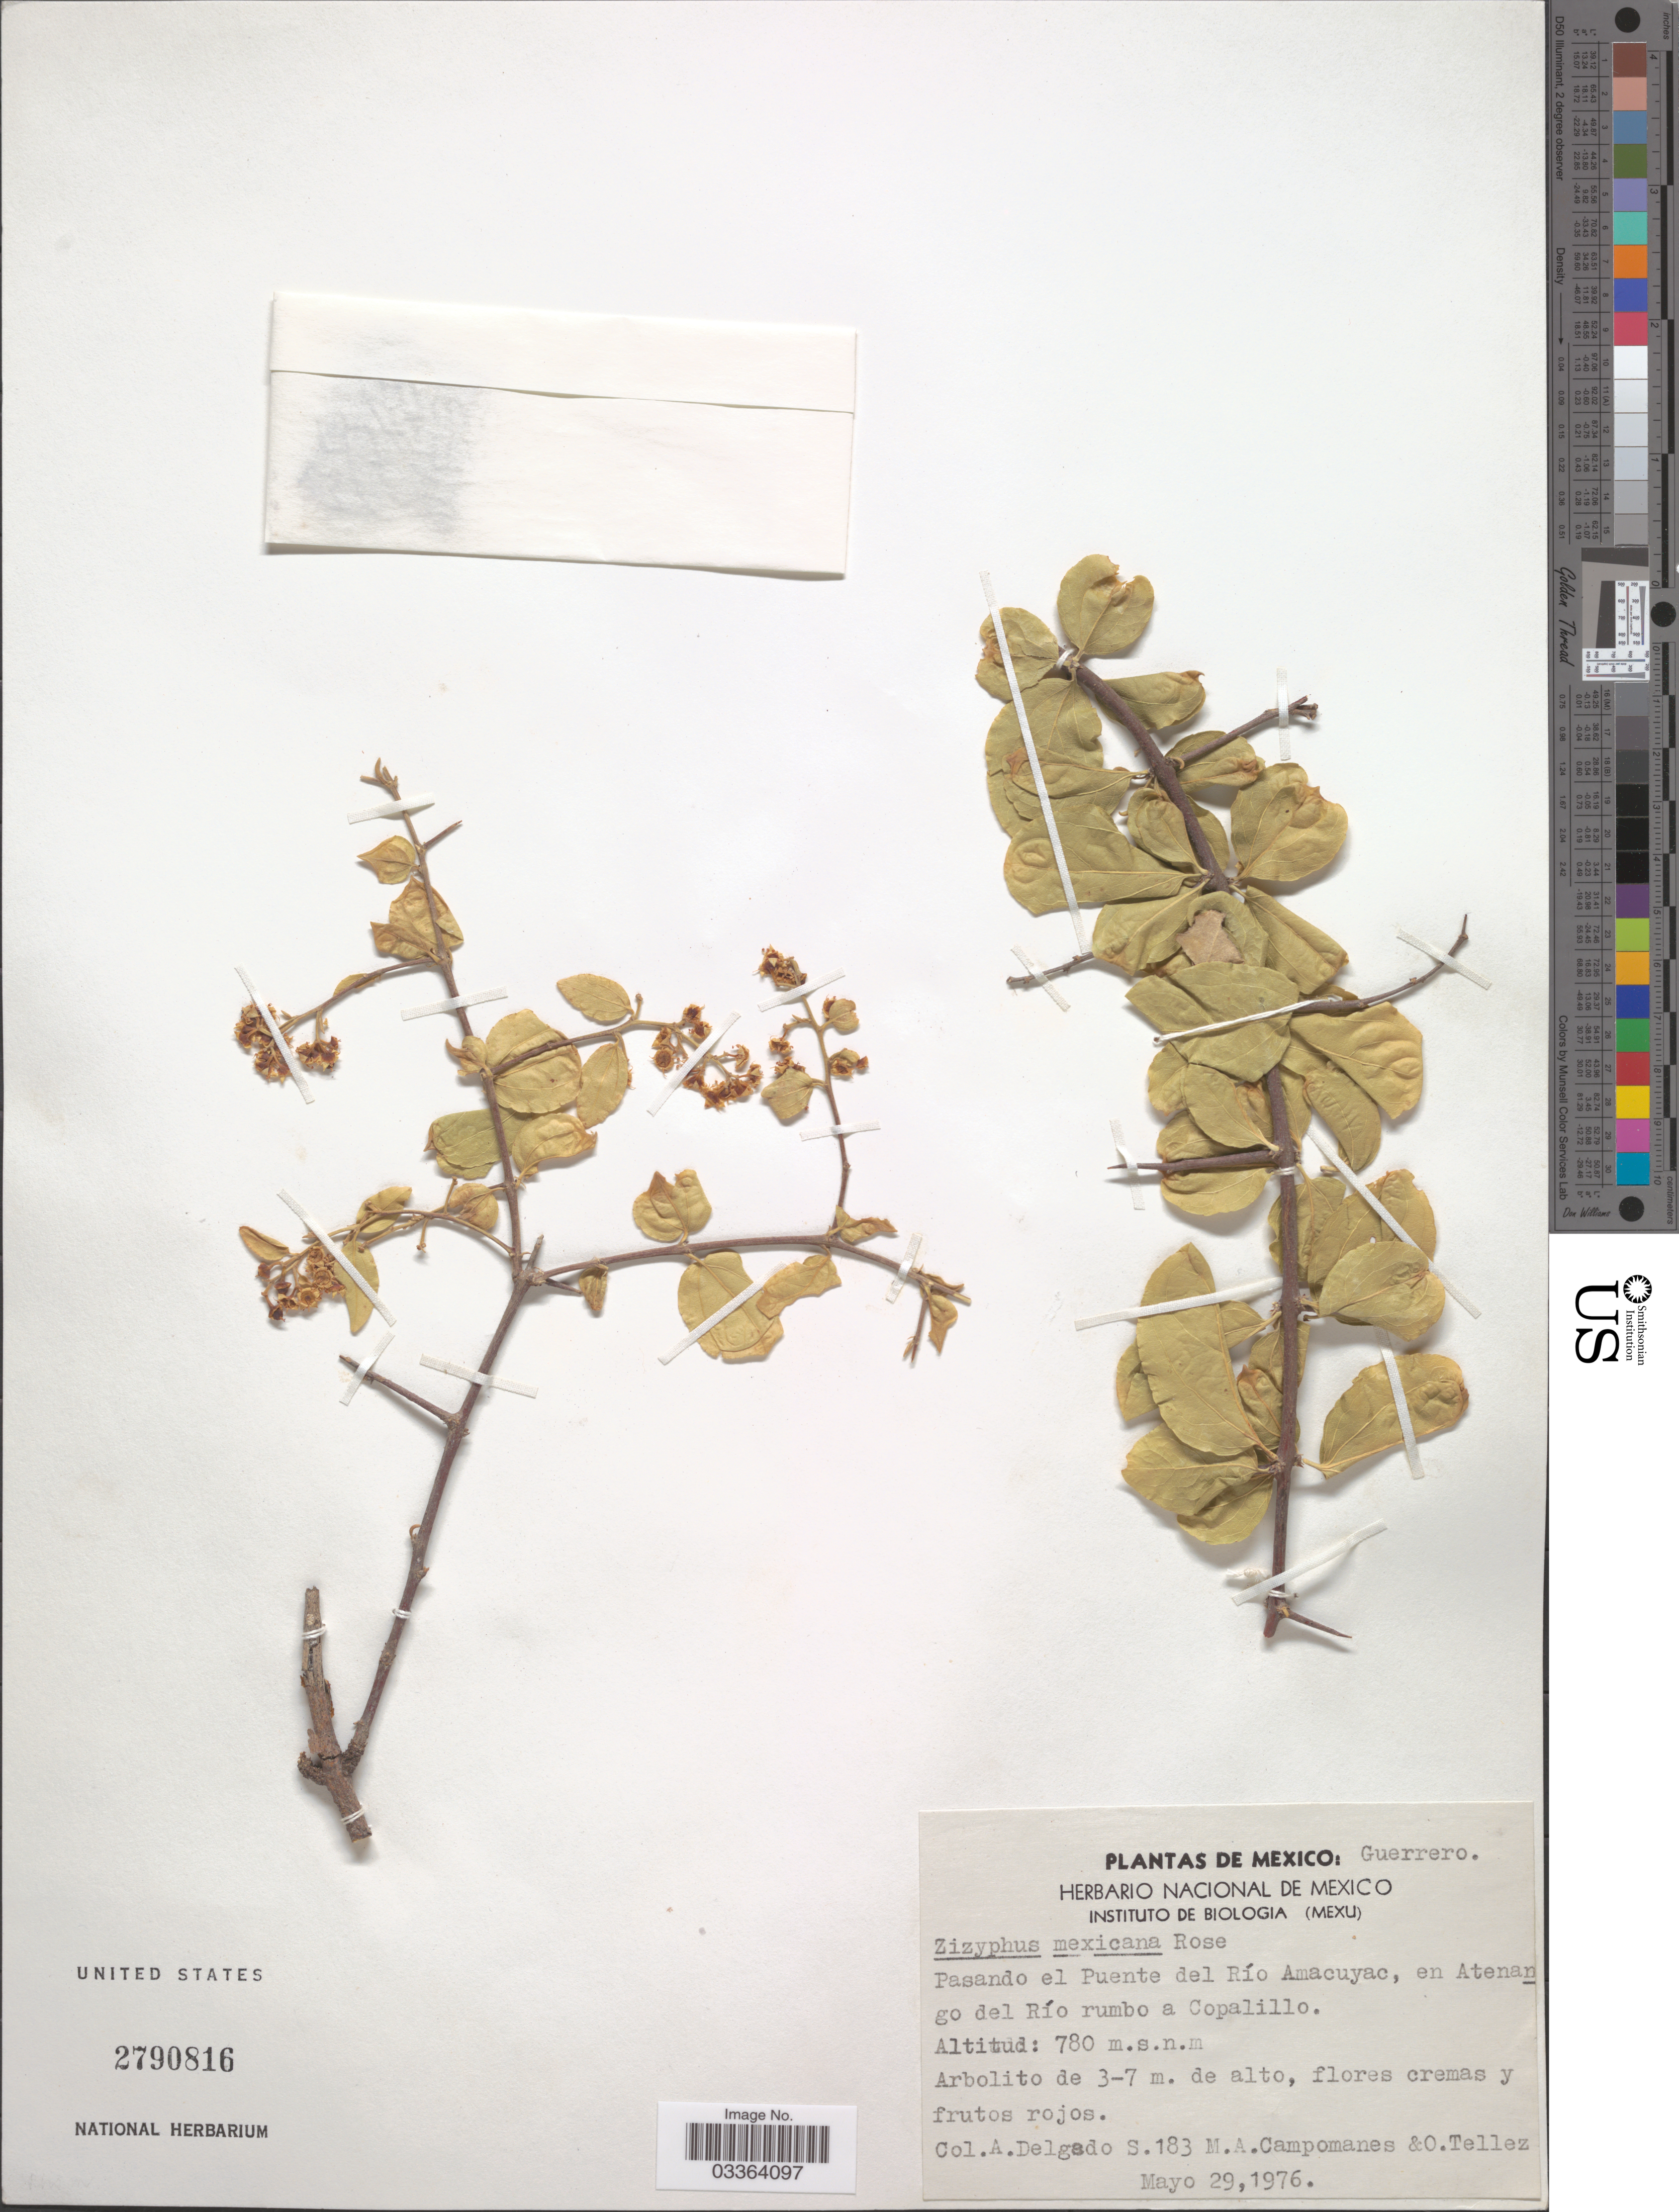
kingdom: Plantae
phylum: Tracheophyta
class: Magnoliopsida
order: Rosales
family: Rhamnaceae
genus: Sarcomphalus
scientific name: Sarcomphalus mexicanus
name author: (Rose) Hauenschild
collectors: A. Delgado S., M. Campomanes & O. Tellez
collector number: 183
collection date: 1976-05-29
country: Mexico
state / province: Guerrero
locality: Pasando el Puente del Río Amacuyac, en Atenango del Río rumbo a Copalillo.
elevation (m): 780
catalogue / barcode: US 2790816